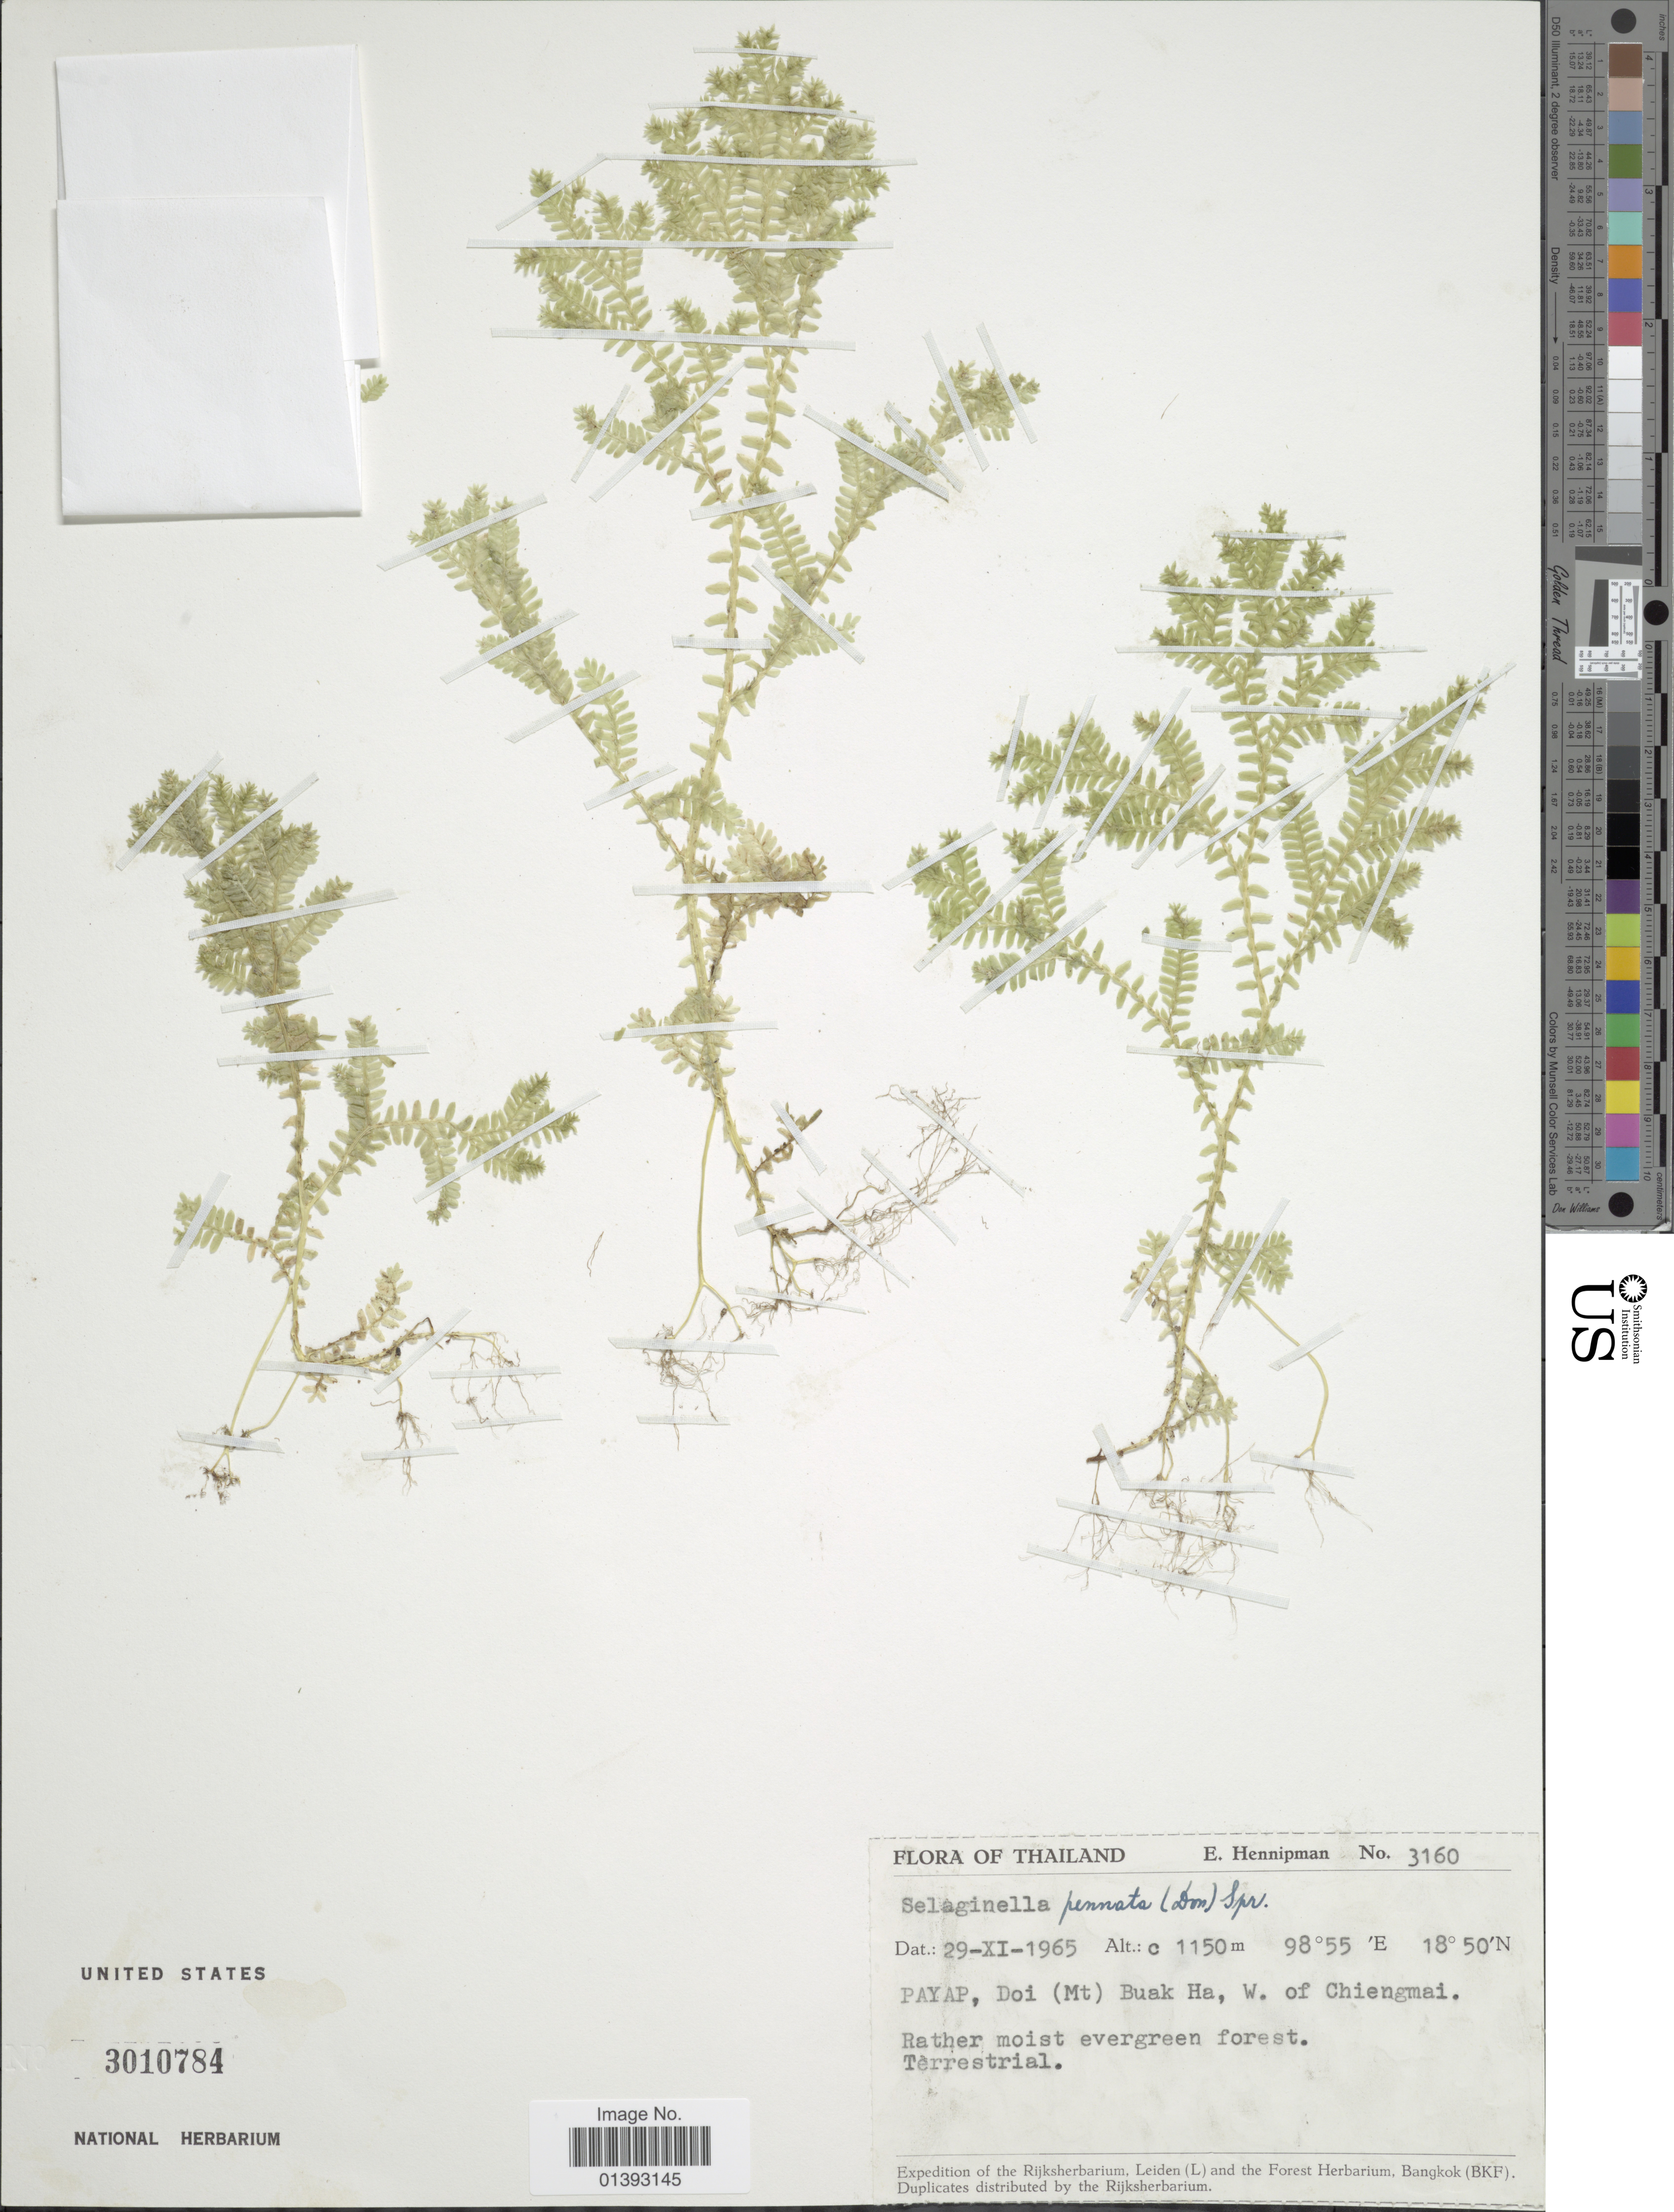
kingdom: Plantae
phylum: Tracheophyta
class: Lycopodiopsida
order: Selaginellales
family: Selaginellaceae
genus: Selaginella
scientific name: Selaginella pennata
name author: (D. Don) Spring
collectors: E. Hennipman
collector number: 3160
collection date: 1965-11-29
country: Thailand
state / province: Chiang Mai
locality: Payap, Doi(Mt) Buak Ha, W. of Chiengmai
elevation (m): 1150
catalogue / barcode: US 3010784